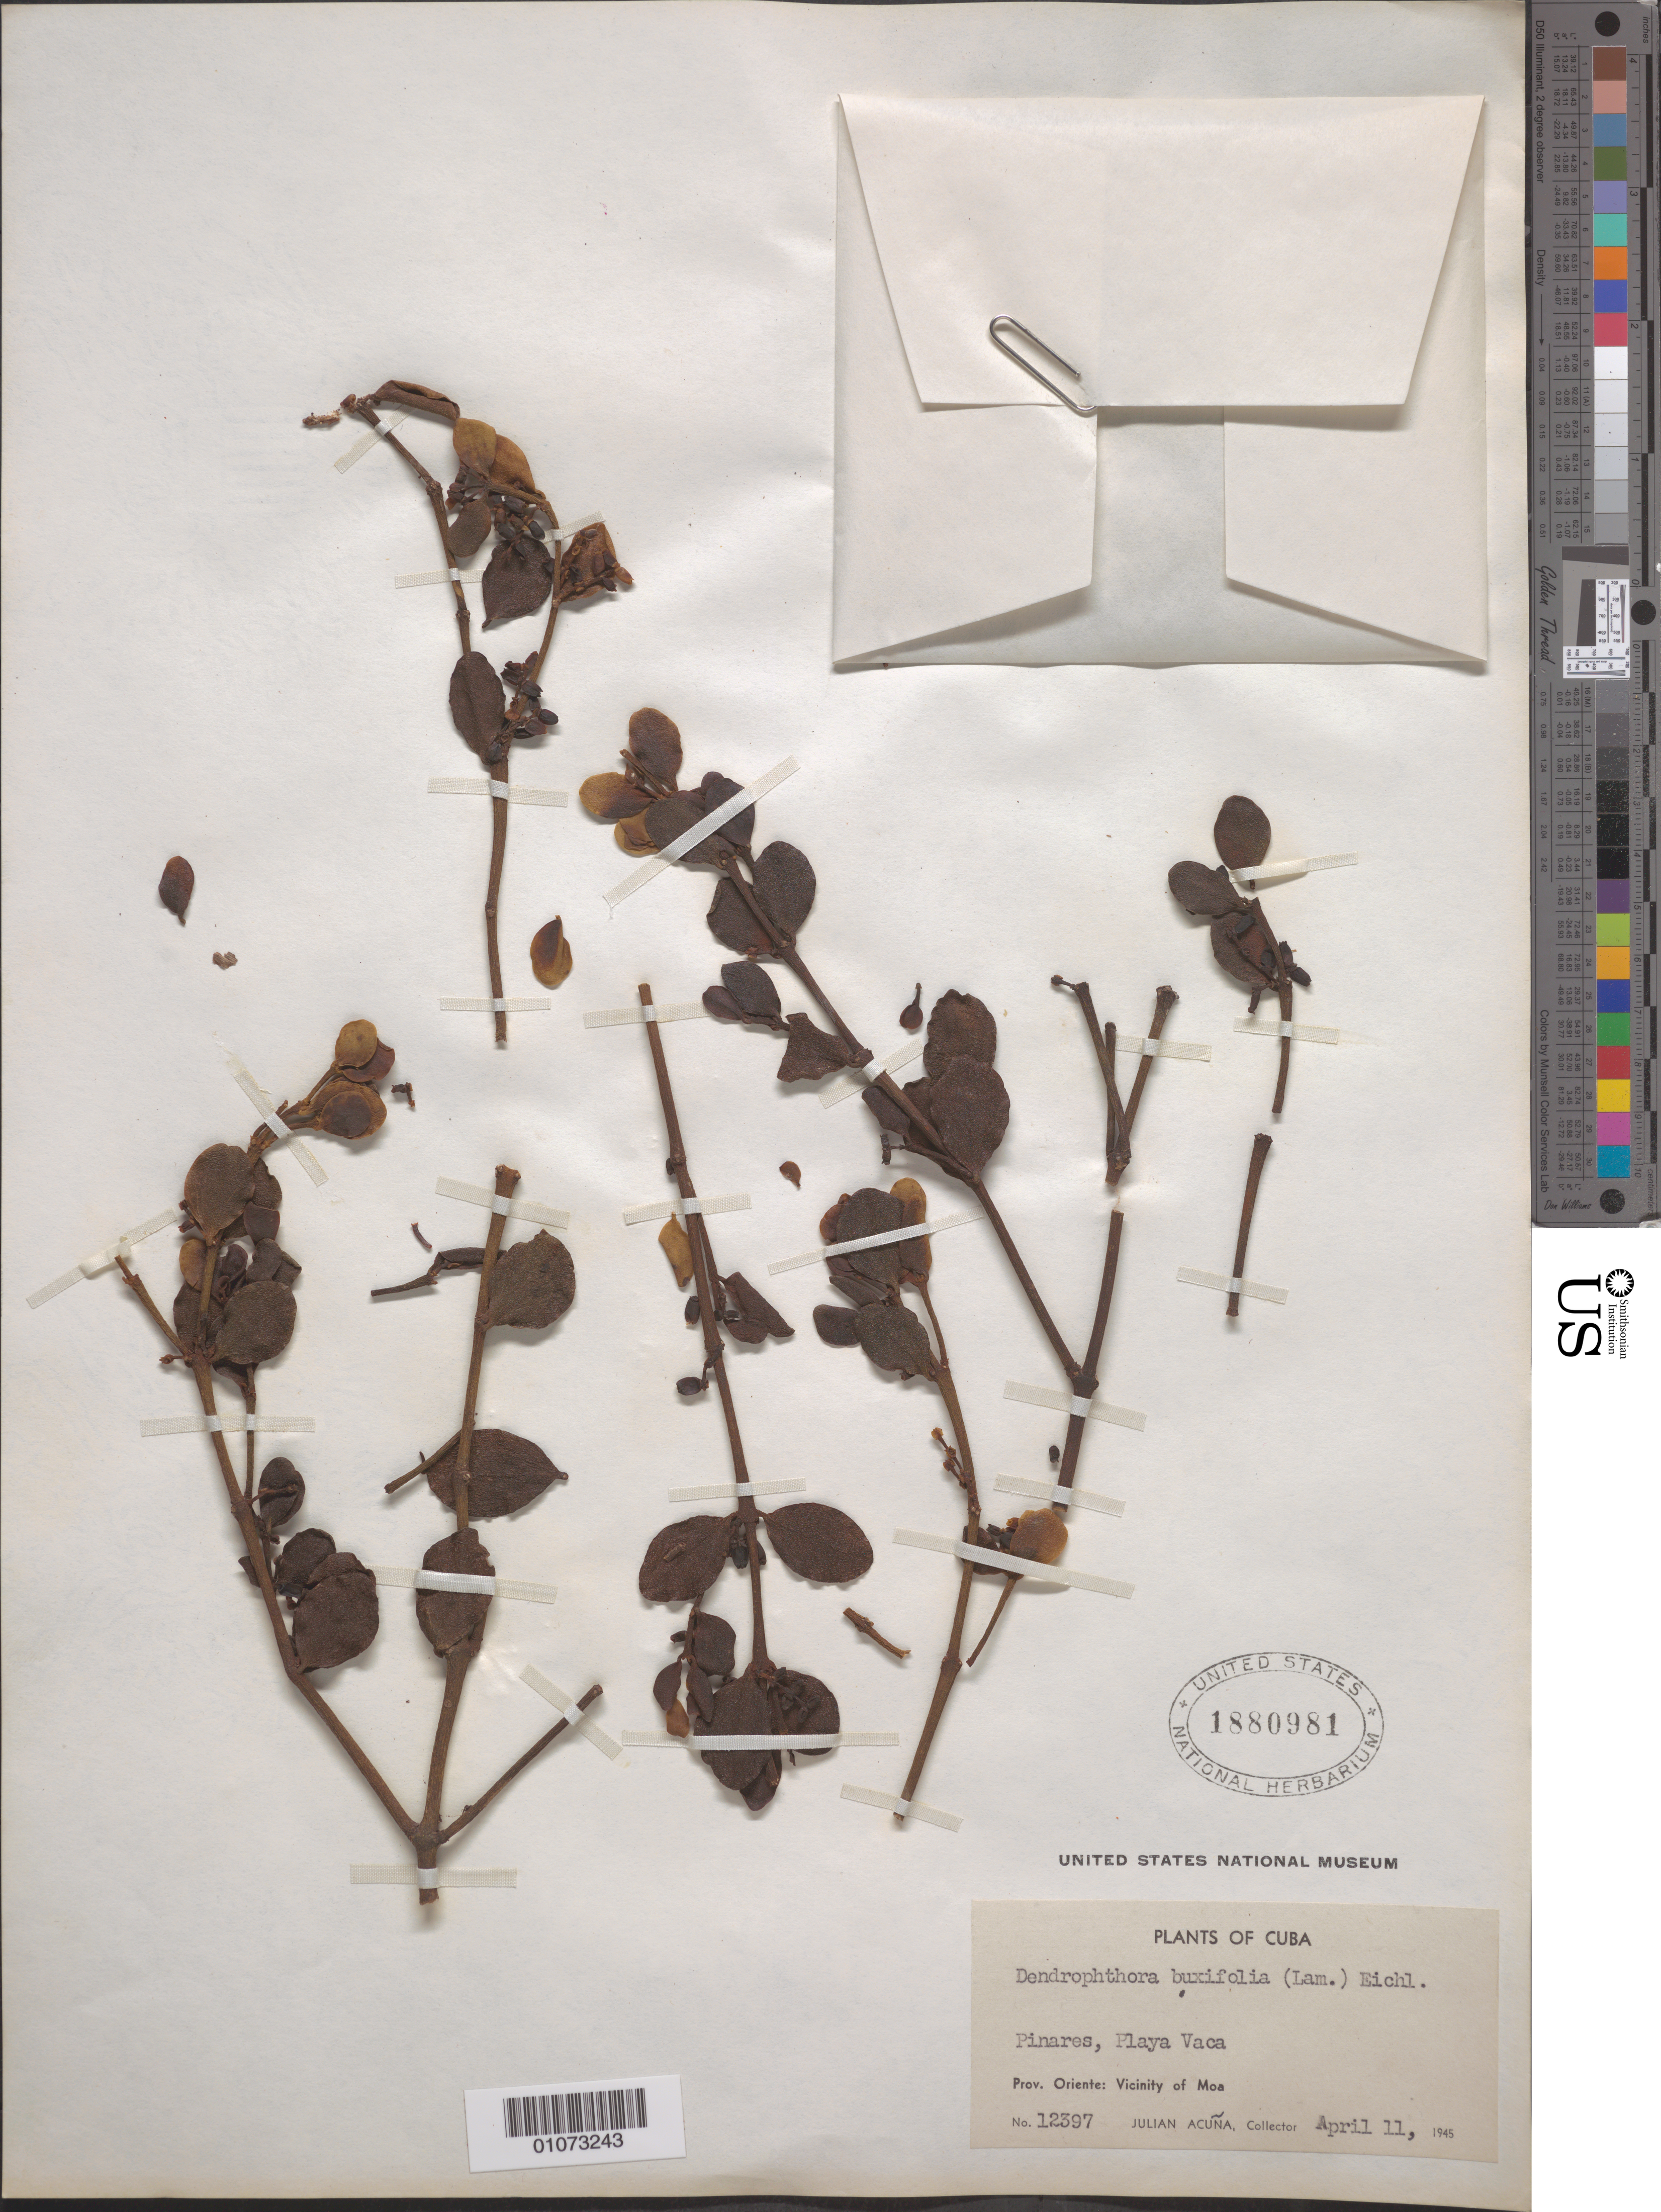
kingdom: Plantae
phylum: Tracheophyta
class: Magnoliopsida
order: Santalales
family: Viscaceae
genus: Dendrophthora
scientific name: Dendrophthora sp.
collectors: J. Acuña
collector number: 12397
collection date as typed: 11 Apr 1945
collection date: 1945-04-11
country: Cuba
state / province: Holguín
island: Cuba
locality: Vicinity of Moa [Oriente], Pinares, Playa Vaca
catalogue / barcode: US 1880981